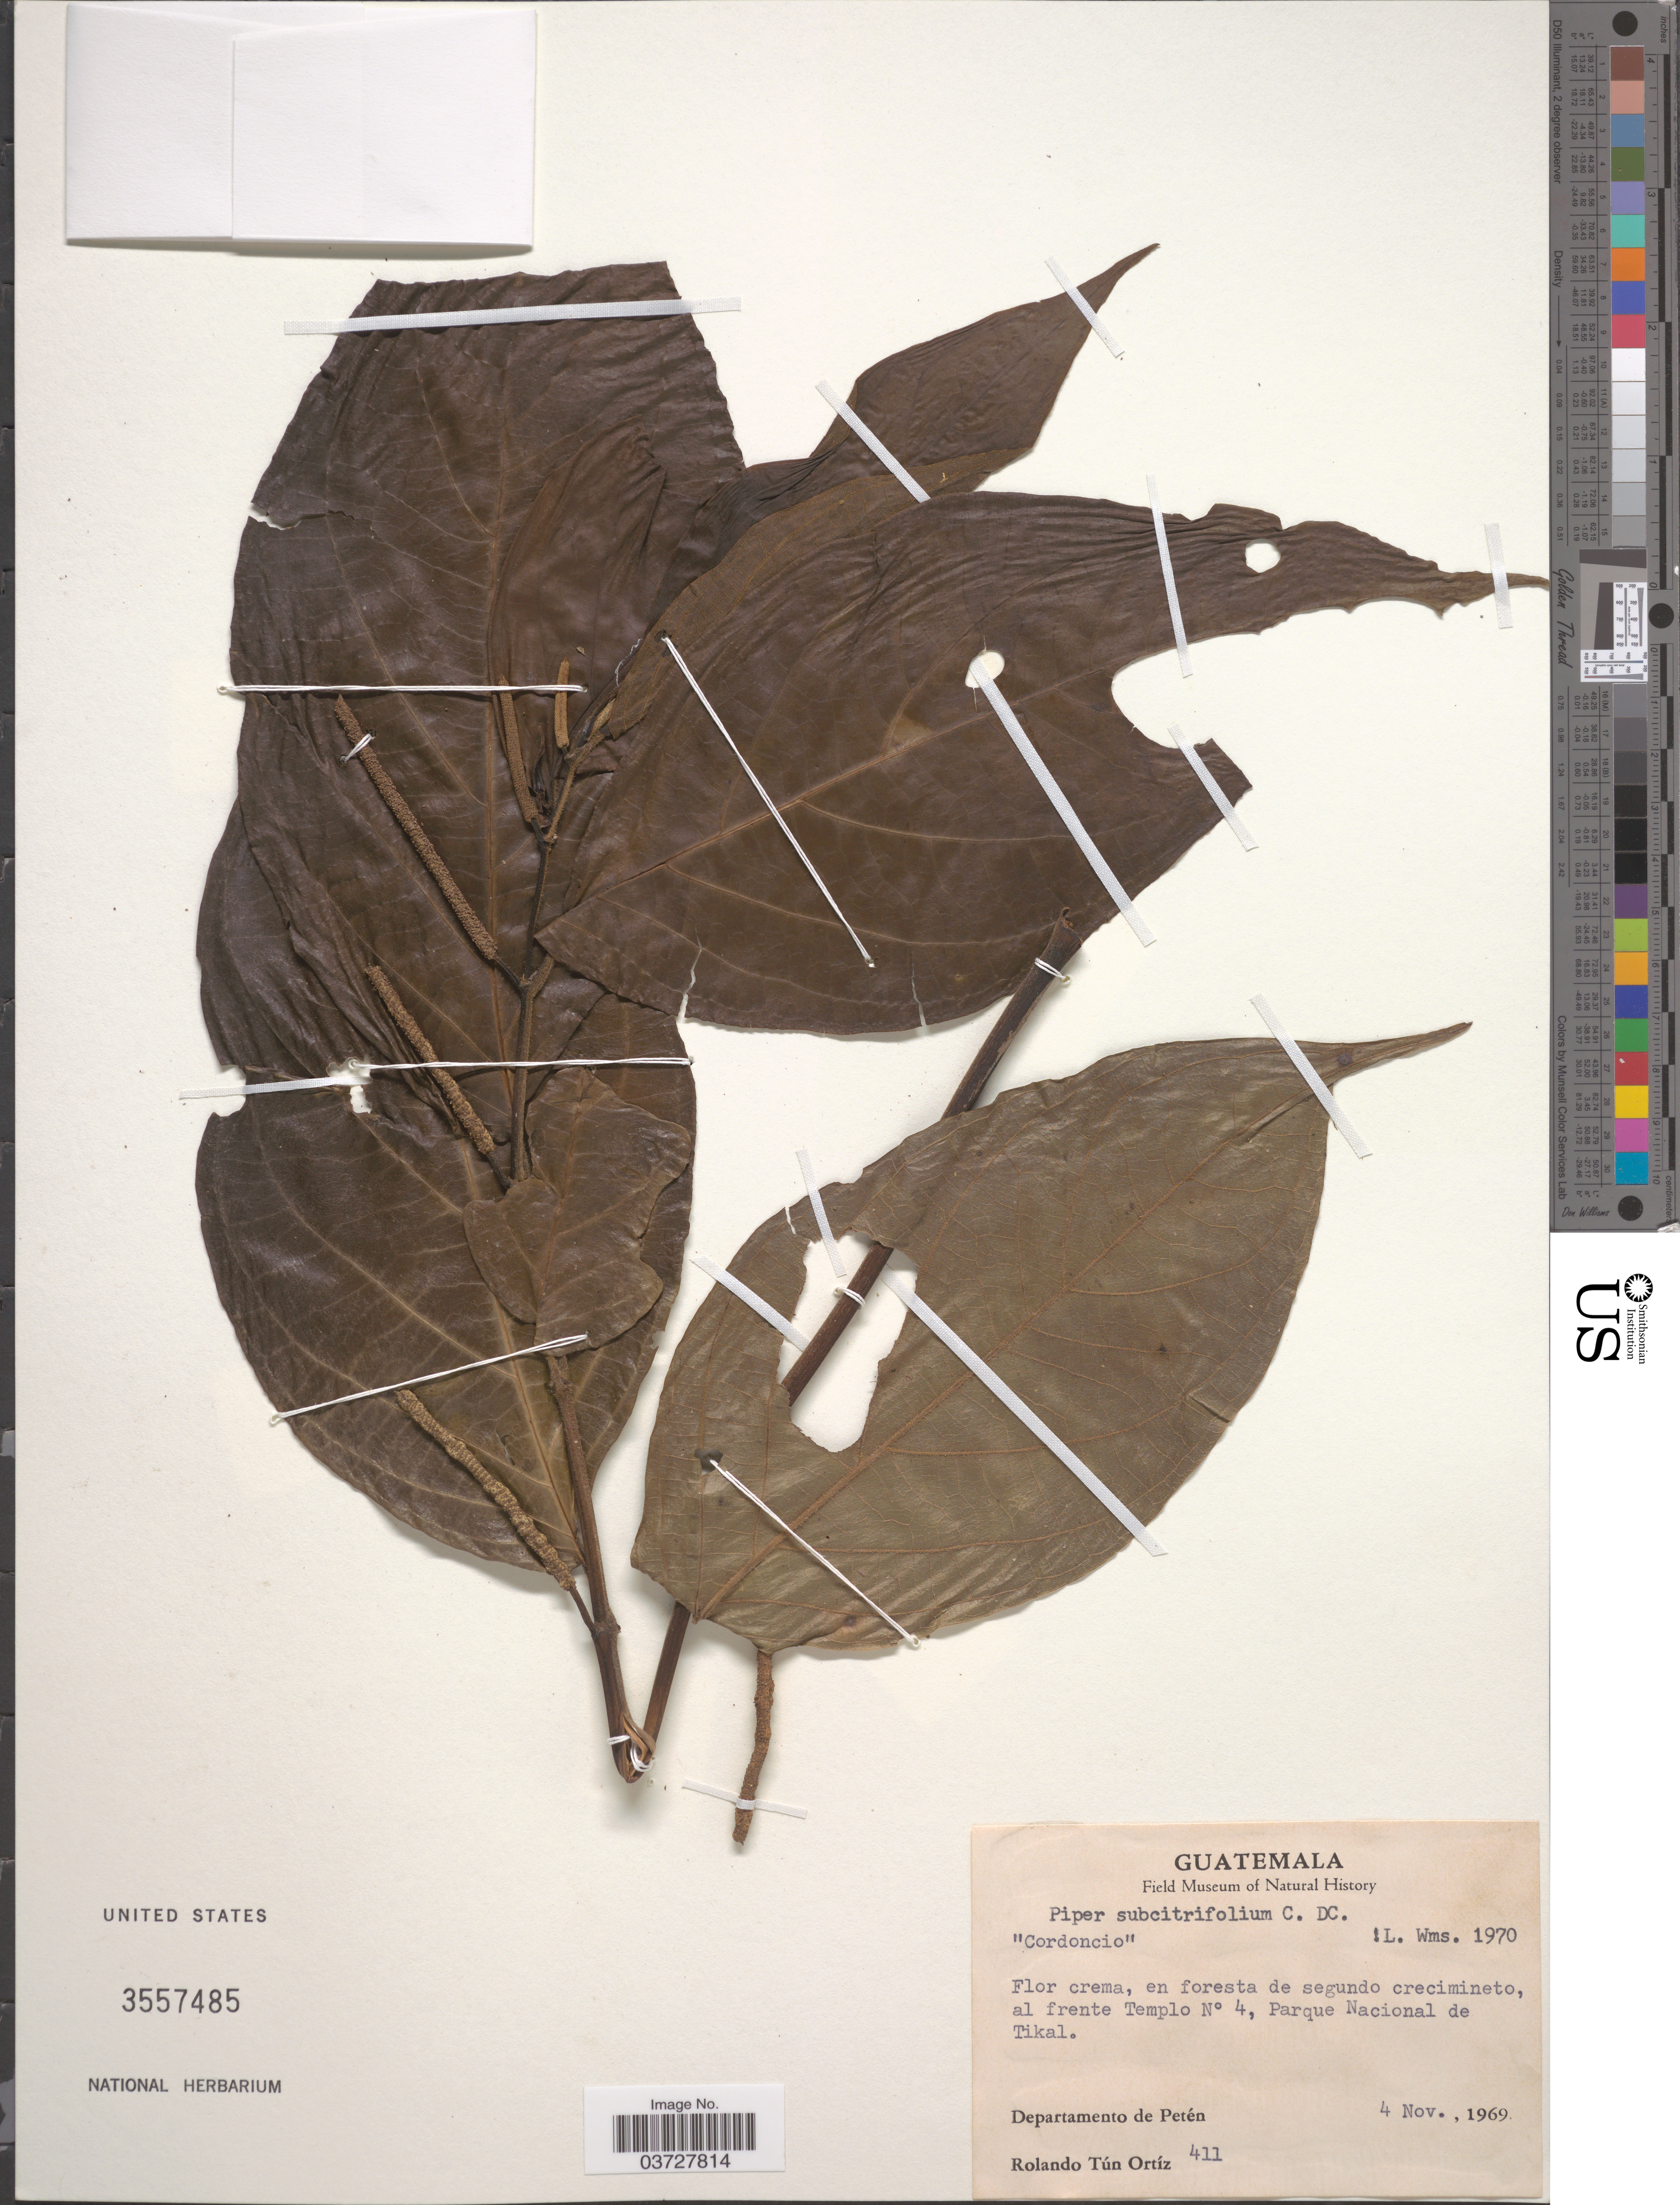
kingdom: Plantae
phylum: Tracheophyta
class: Magnoliopsida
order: Piperales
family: Piperaceae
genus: Piper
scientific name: Piper subcitrifolium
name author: C. DC.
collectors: R. T. Ortíz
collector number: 411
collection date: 1969-11-04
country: Guatemala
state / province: El Peten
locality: En foresta de segundo crecimineto, al frente Templo N° 4, Parque Nacional de Tikal. Departamento de Petén.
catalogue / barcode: US 3557485